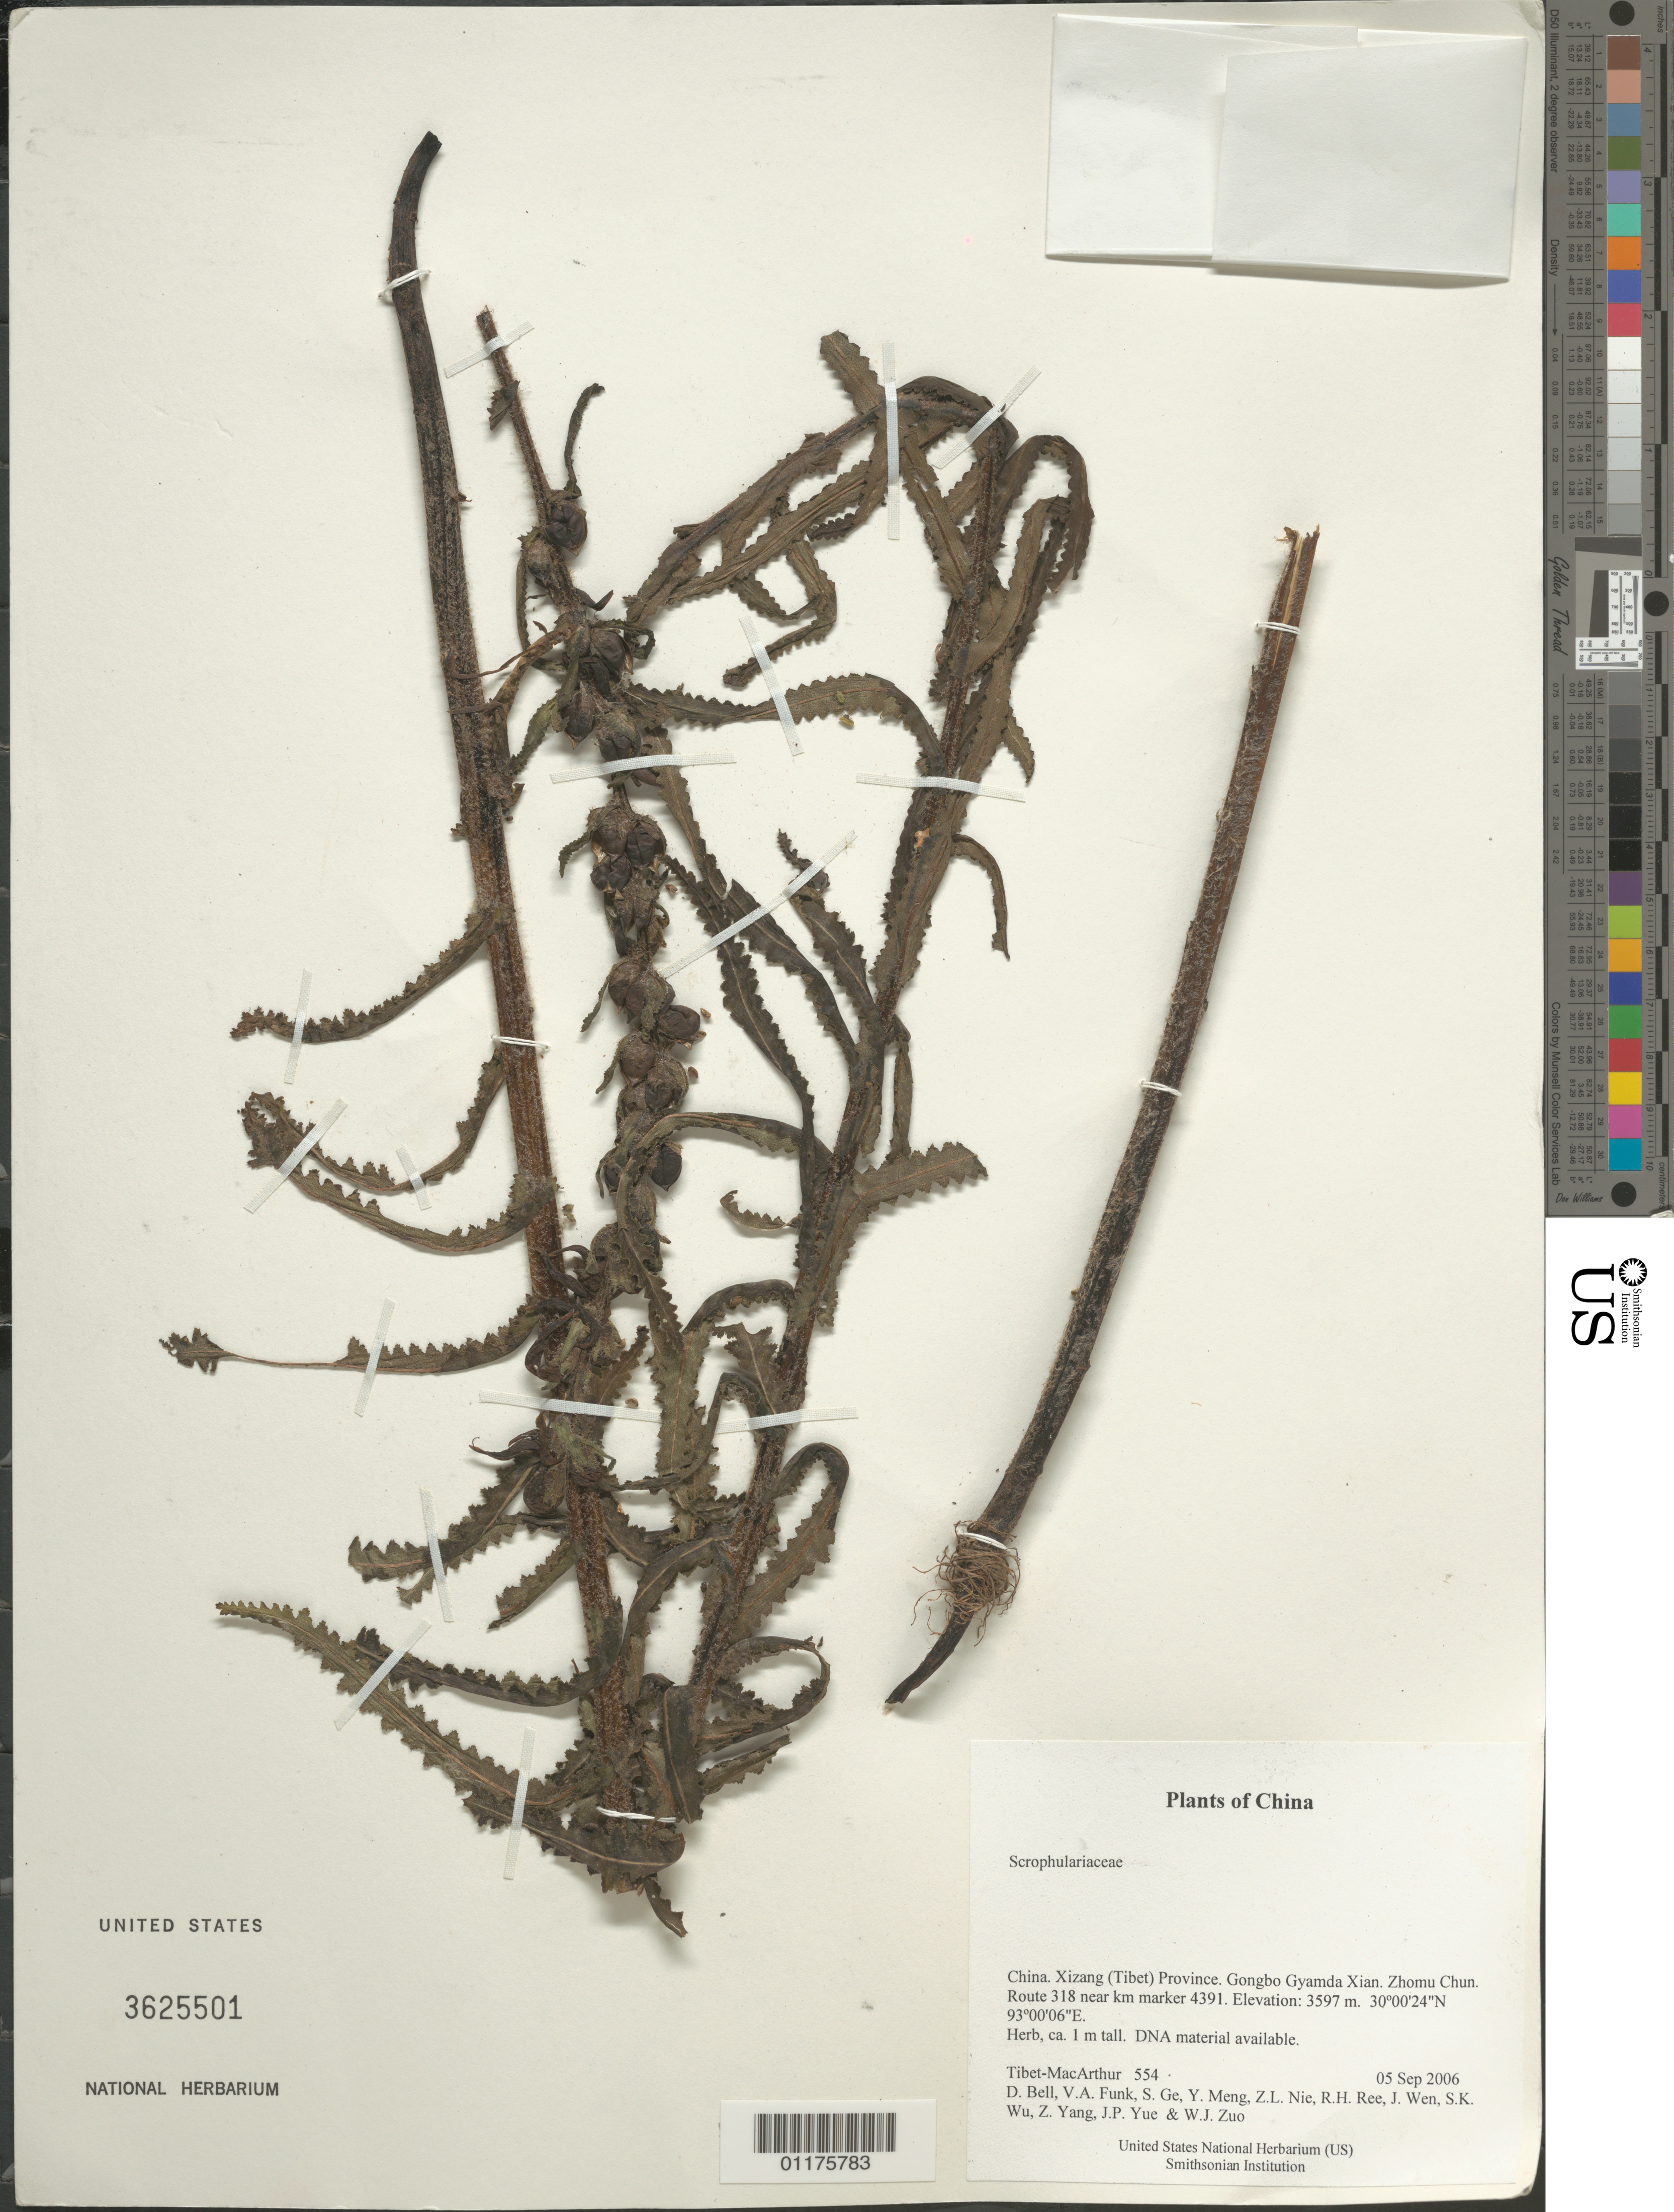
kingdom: Plantae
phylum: Tracheophyta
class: Magnoliopsida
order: Lamiales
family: Scrophulariaceae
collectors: Tibet-MacArthur, D. A. Bell, V. Funk, S. Ge, Y. Meng, Z. Nie, R. Ree, J. Wen, S. K. Wu, Z. Yang, J. Yue & W. Zuo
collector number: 554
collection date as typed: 05 Sep 2006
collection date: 2006-09-05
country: China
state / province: Xizang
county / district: Gongbo Gyamda Xian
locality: Zhomu Chun. Route 318 near km marker 4391.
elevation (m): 3597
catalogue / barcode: US 3625501